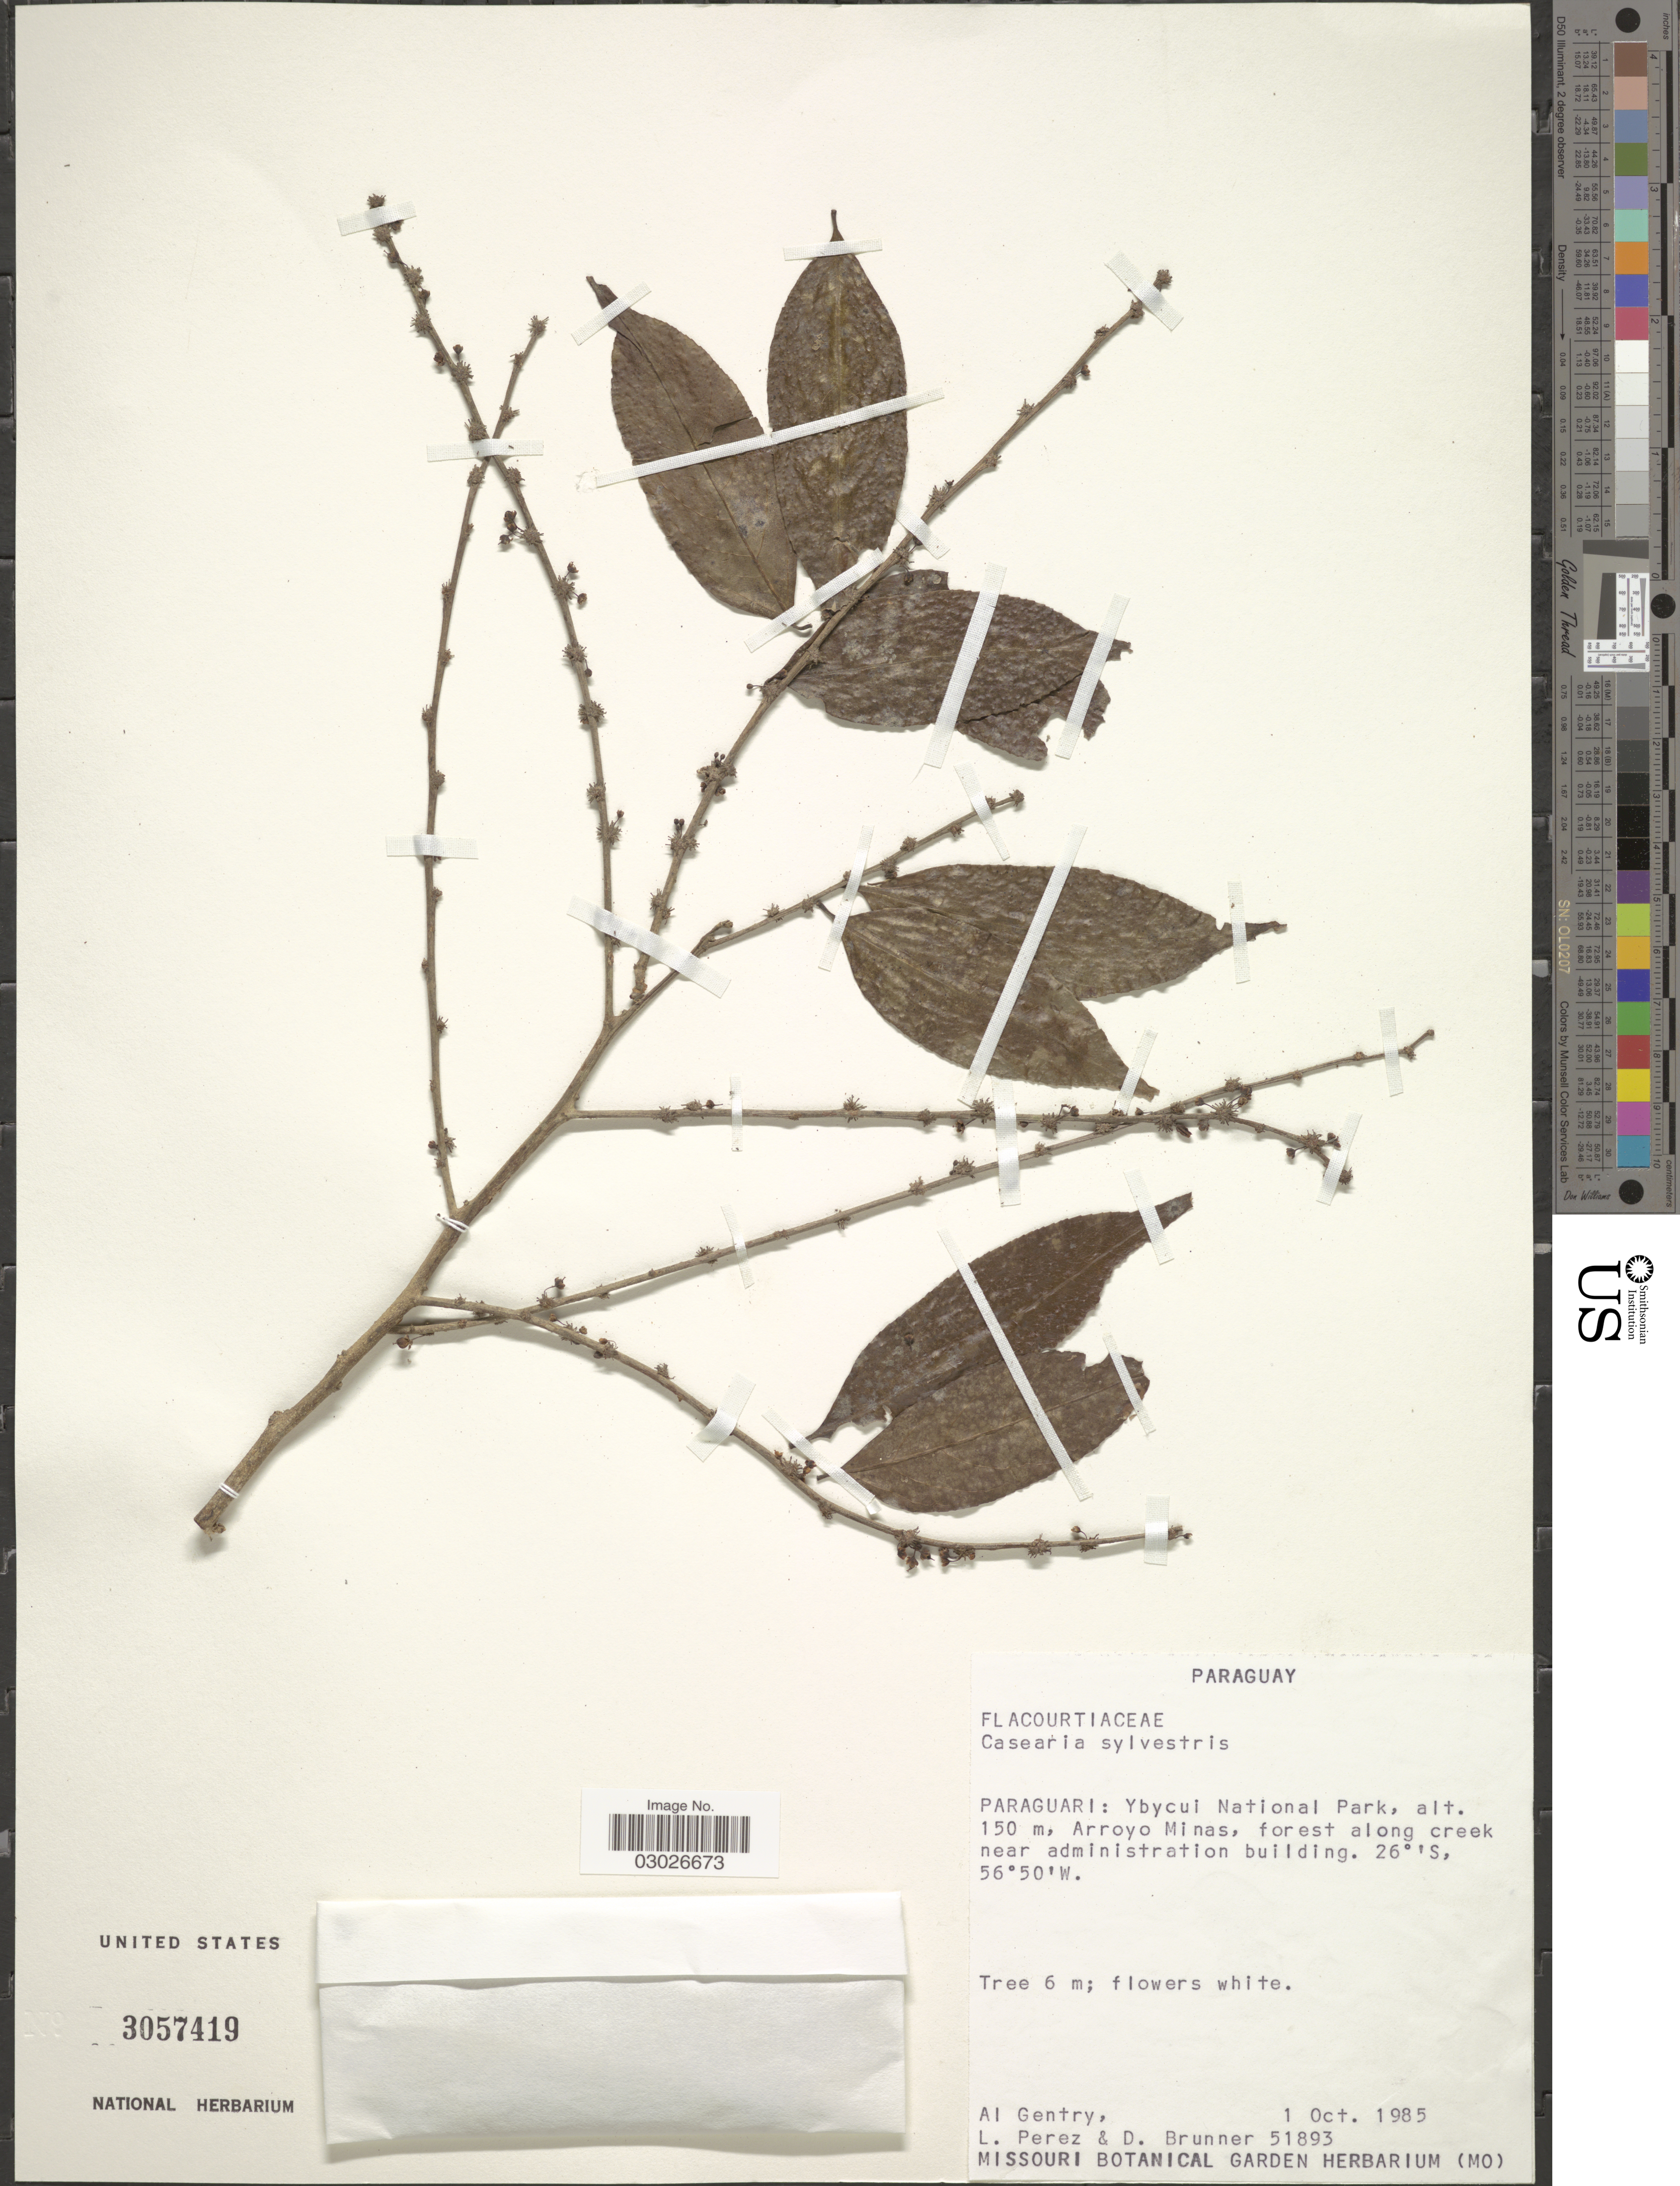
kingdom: Plantae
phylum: Tracheophyta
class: Magnoliopsida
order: Malpighiales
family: Salicaceae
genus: Casearia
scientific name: Casearia sylvestris var. sylvestris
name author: Sw.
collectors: A. H. Gentry, L. Perez & D. Brunner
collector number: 51893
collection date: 1985-10-01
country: Paraguay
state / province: Paraguari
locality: Ybycui National Park, Arroyo Minas, forest along creek near administration building.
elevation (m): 150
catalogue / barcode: US 3057419